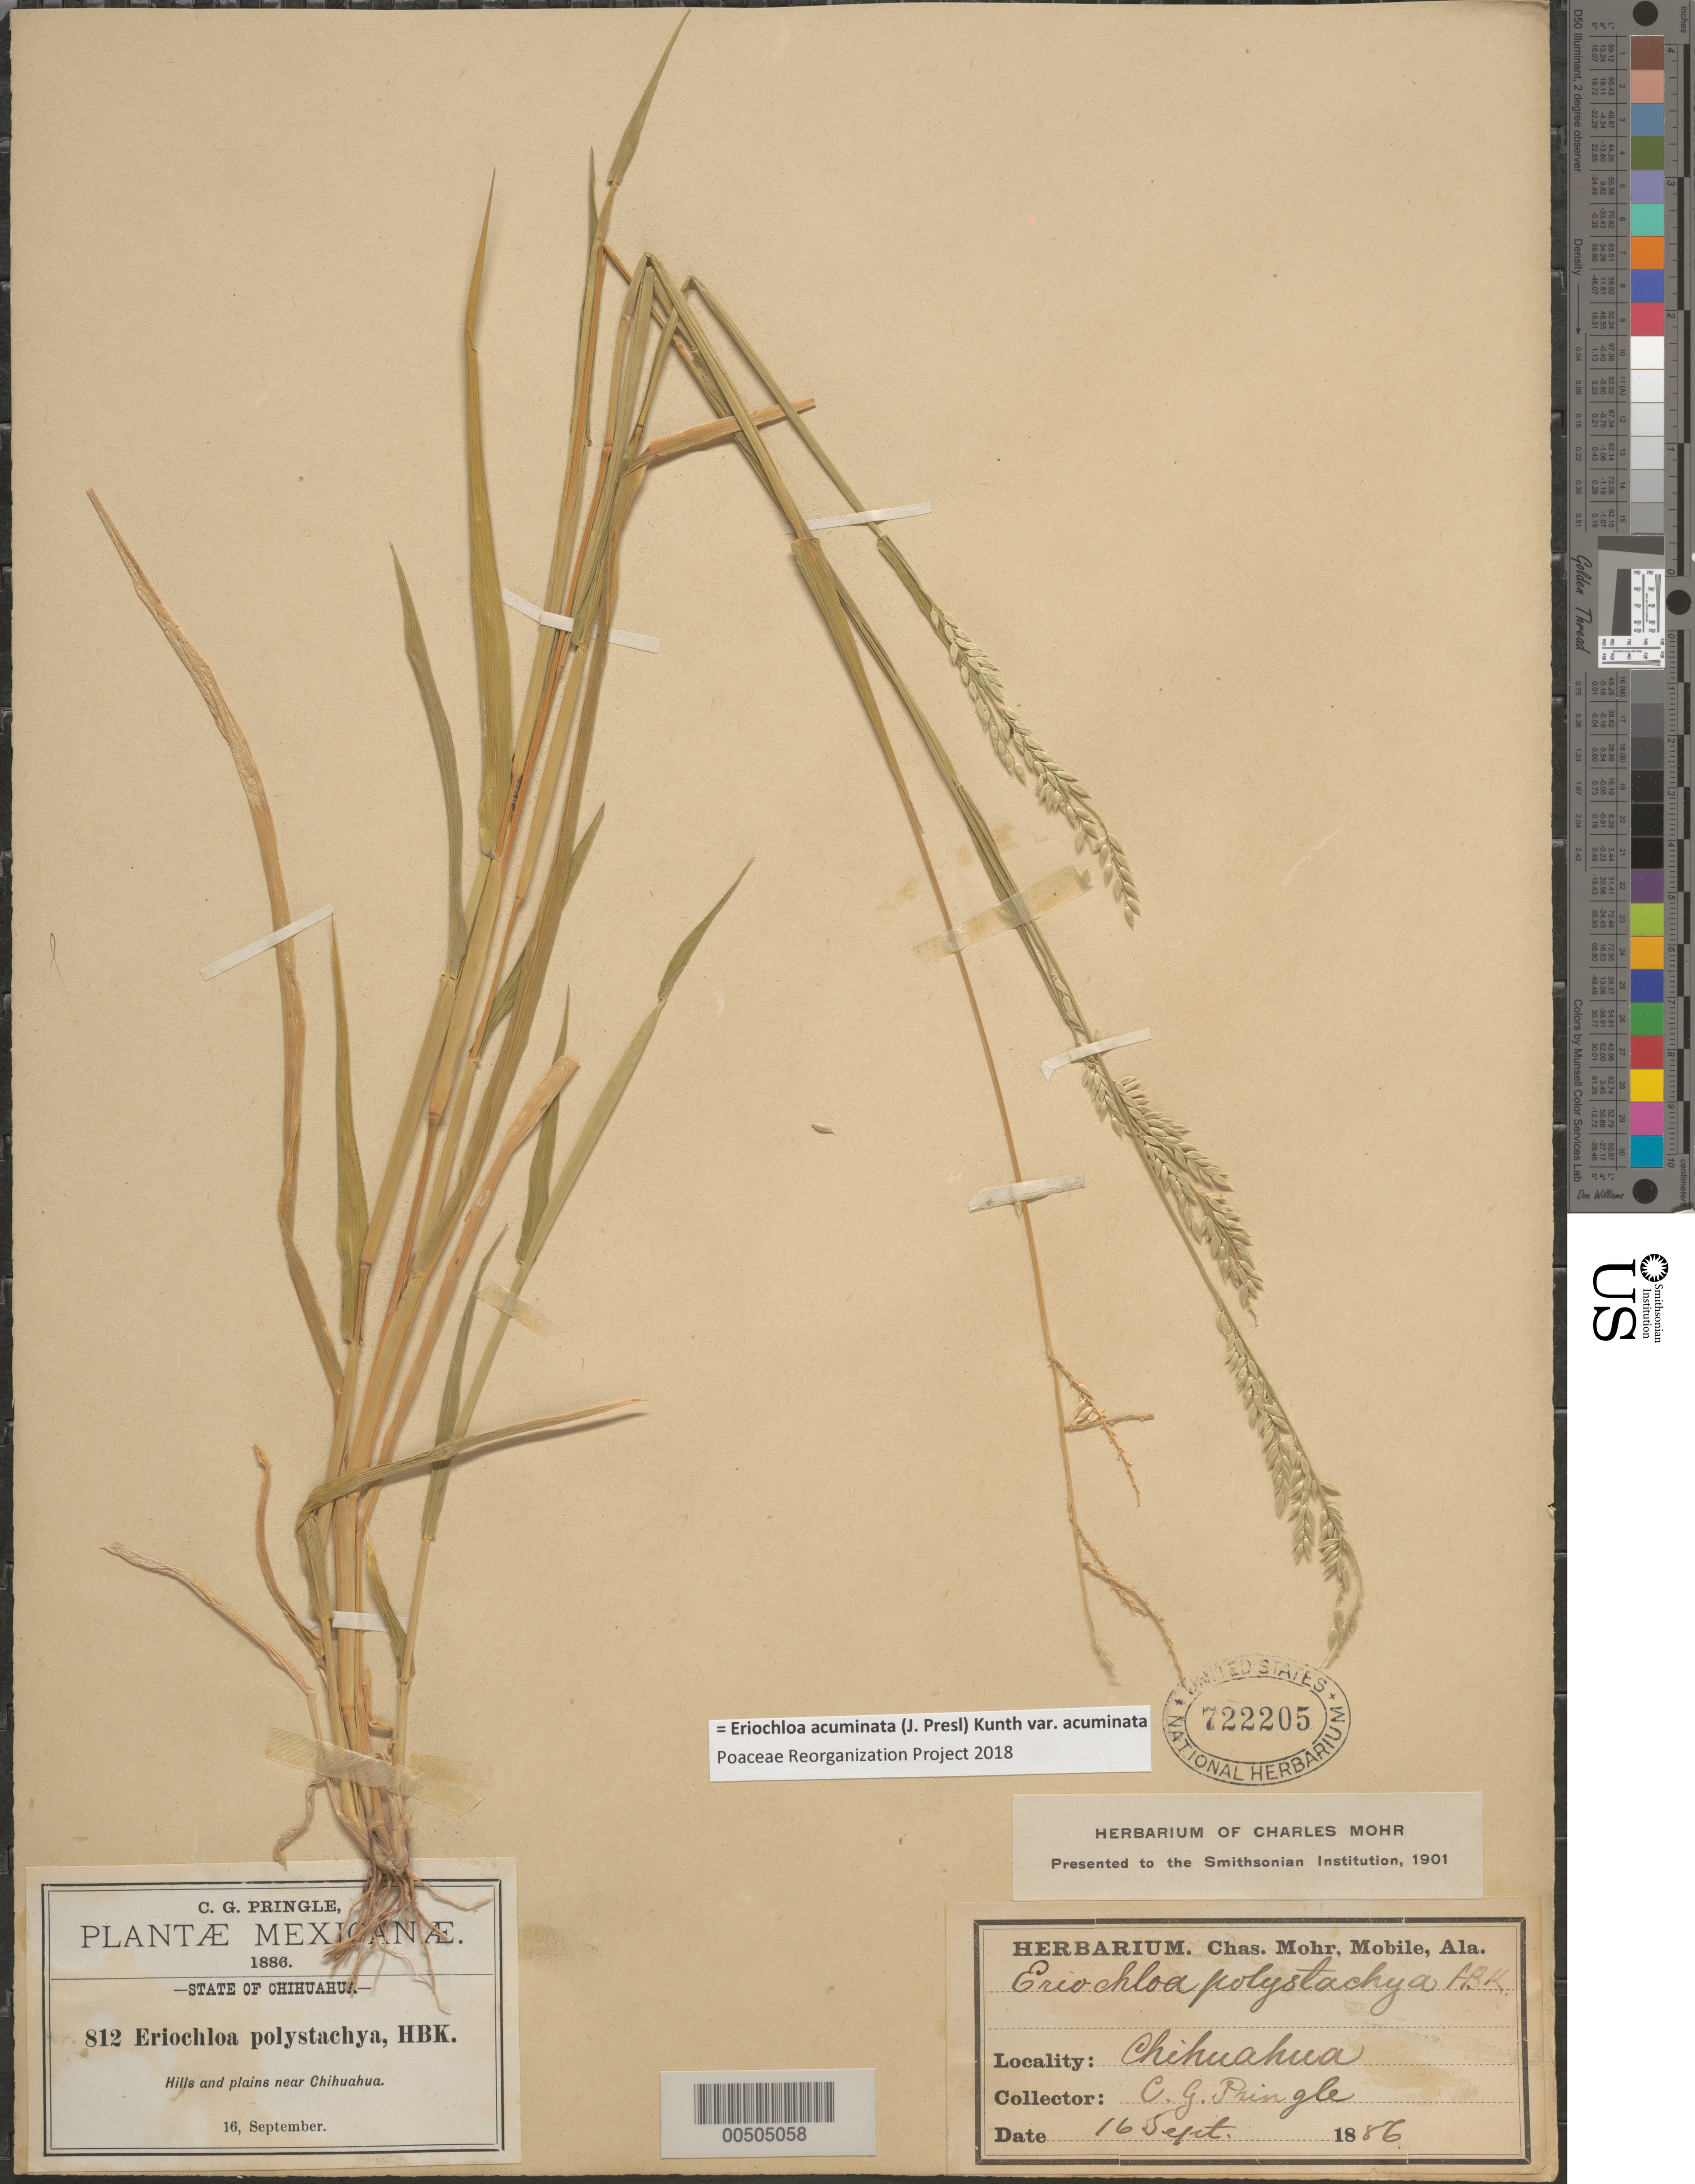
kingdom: Plantae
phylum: Tracheophyta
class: Liliopsida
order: Poales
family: Poaceae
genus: Eriochloa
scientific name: Eriochloa acuminata var. acuminata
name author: (J. Presl) Kunth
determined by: Poaceae Reorganization Project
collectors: C. G. Pringle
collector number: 812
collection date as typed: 16 Sep 1886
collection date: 1886-09-16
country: Mexico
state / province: Chihuahua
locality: Near Chihuahua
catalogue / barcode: US 722205